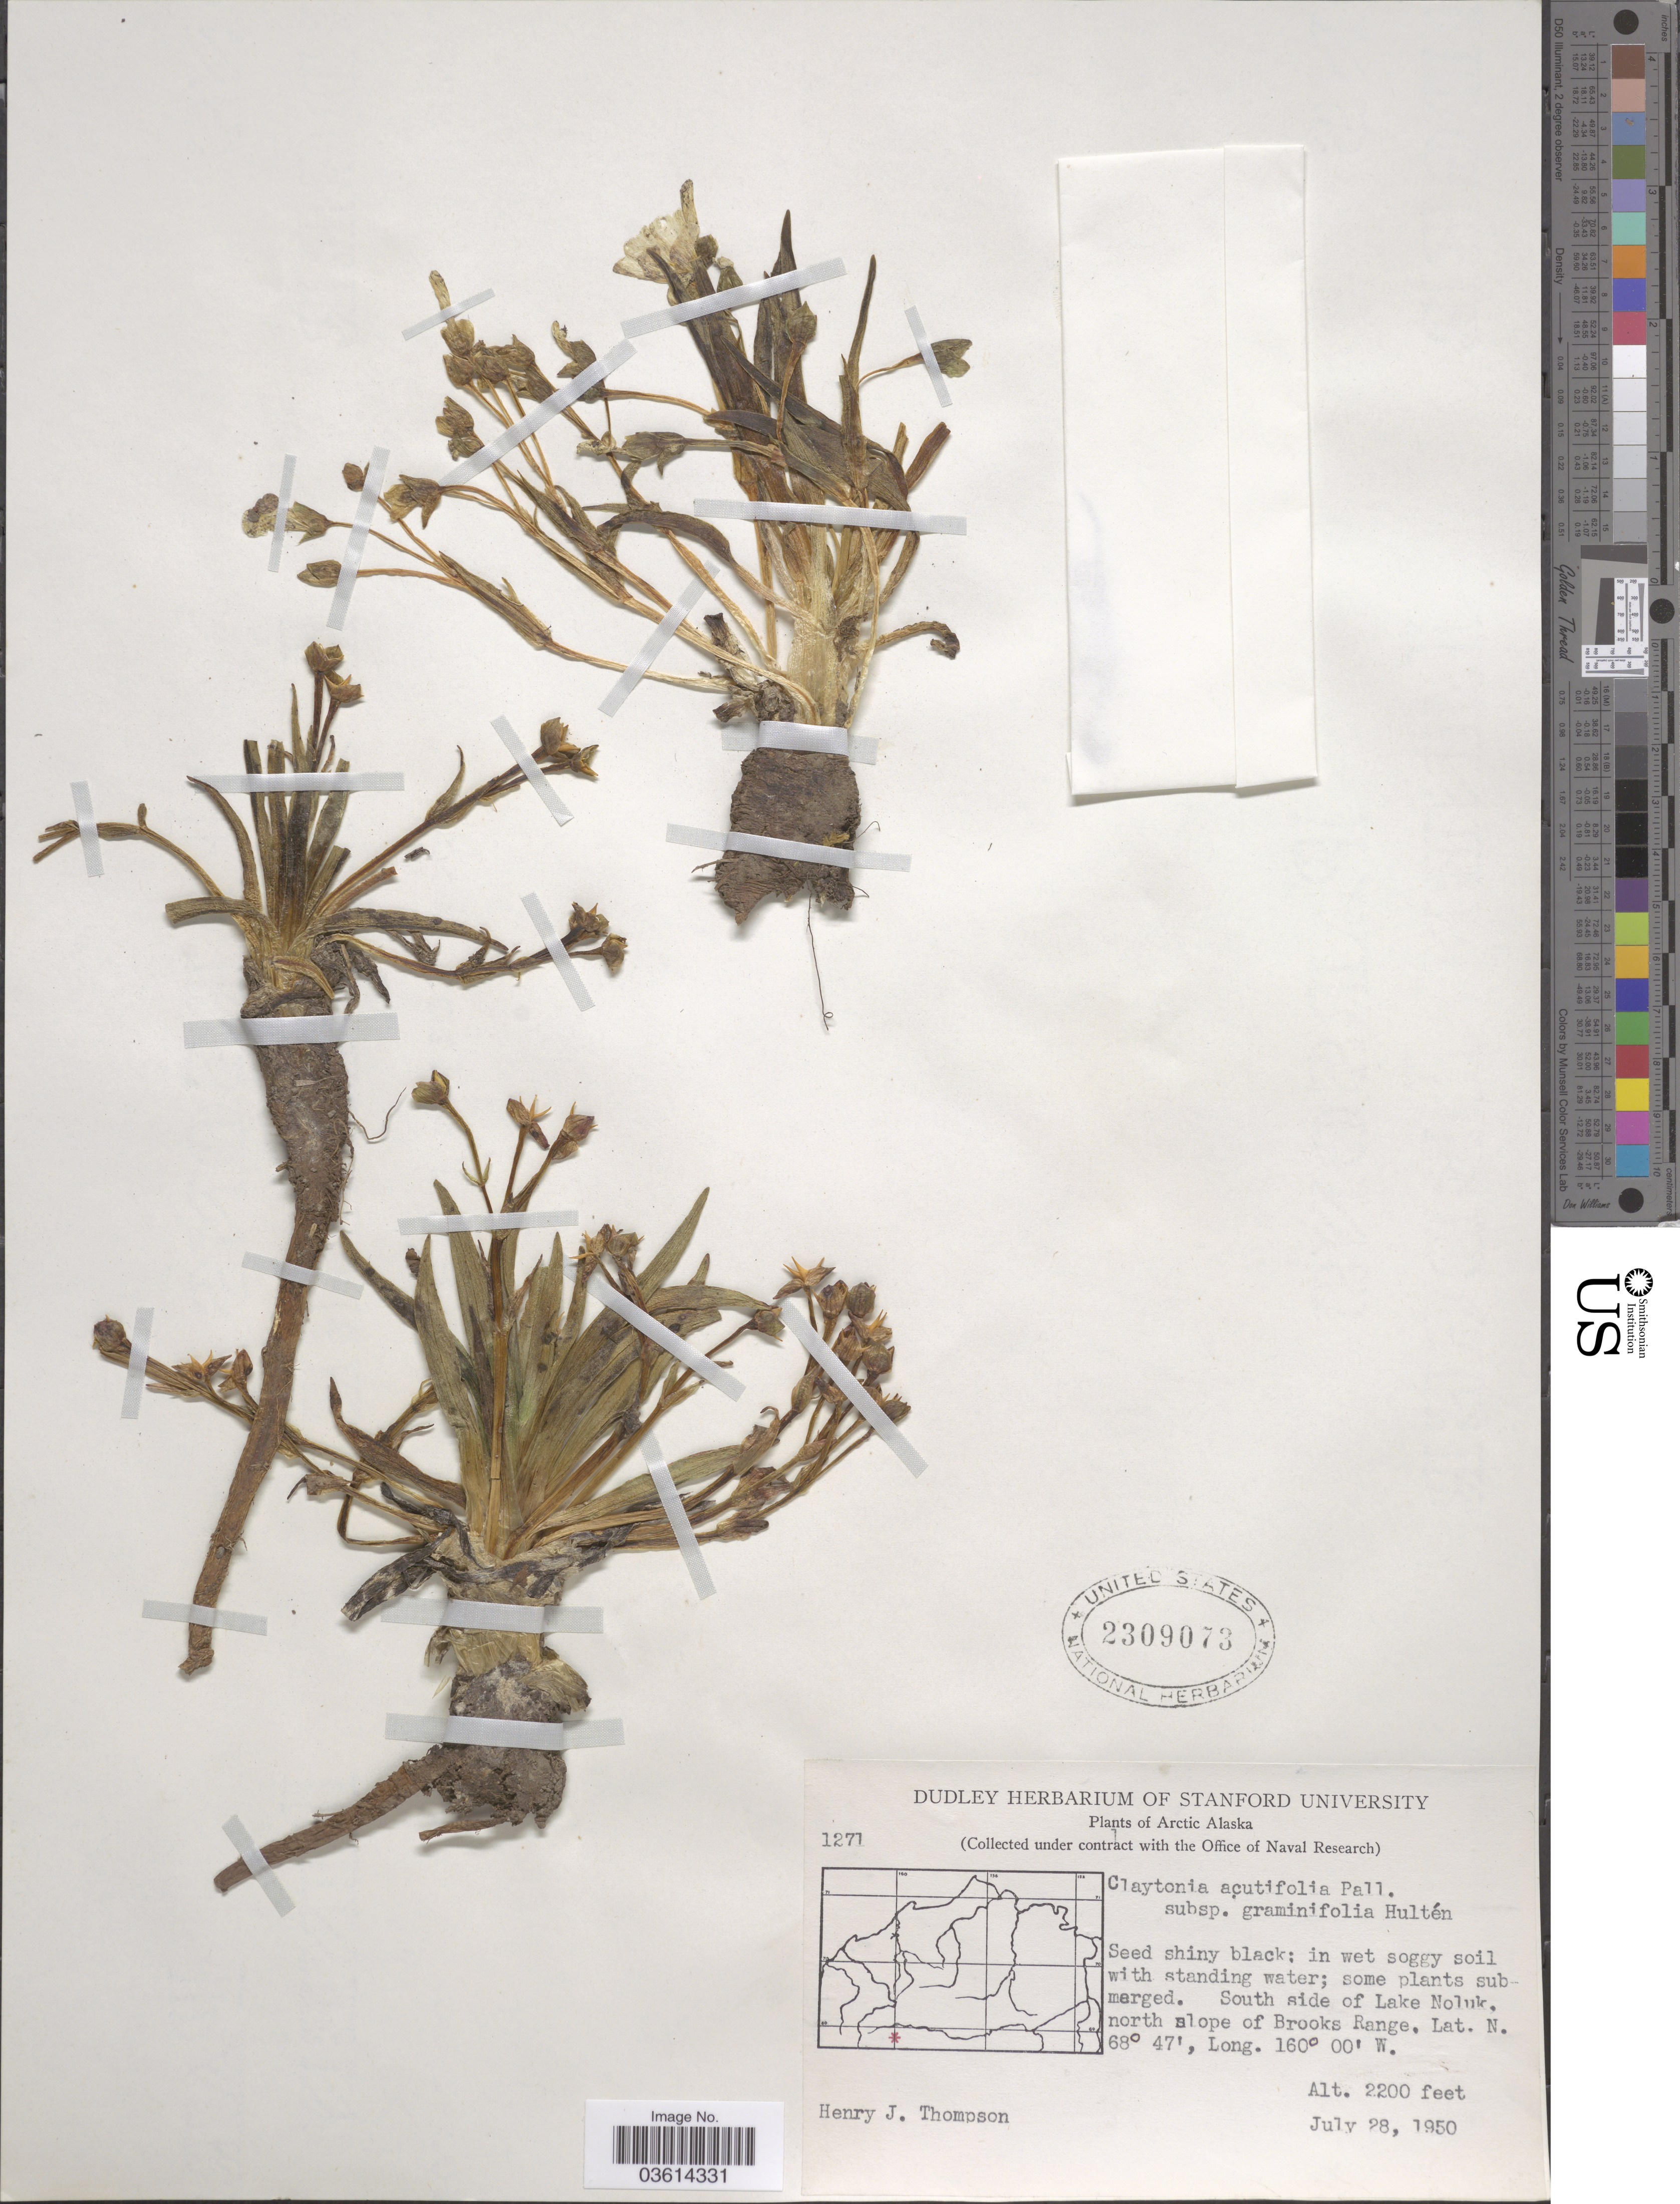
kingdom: Plantae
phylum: Tracheophyta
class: Magnoliopsida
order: Caryophyllales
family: Montiaceae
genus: Claytonia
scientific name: Claytonia acutifolia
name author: Pall. ex Willd.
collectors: H. J. Thompson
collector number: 1271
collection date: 1950-07-28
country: United States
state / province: Alaska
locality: Arctic Alaska. South side of Lake Noluk, north slope of Brooks Range.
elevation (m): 671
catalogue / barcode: US 2309073